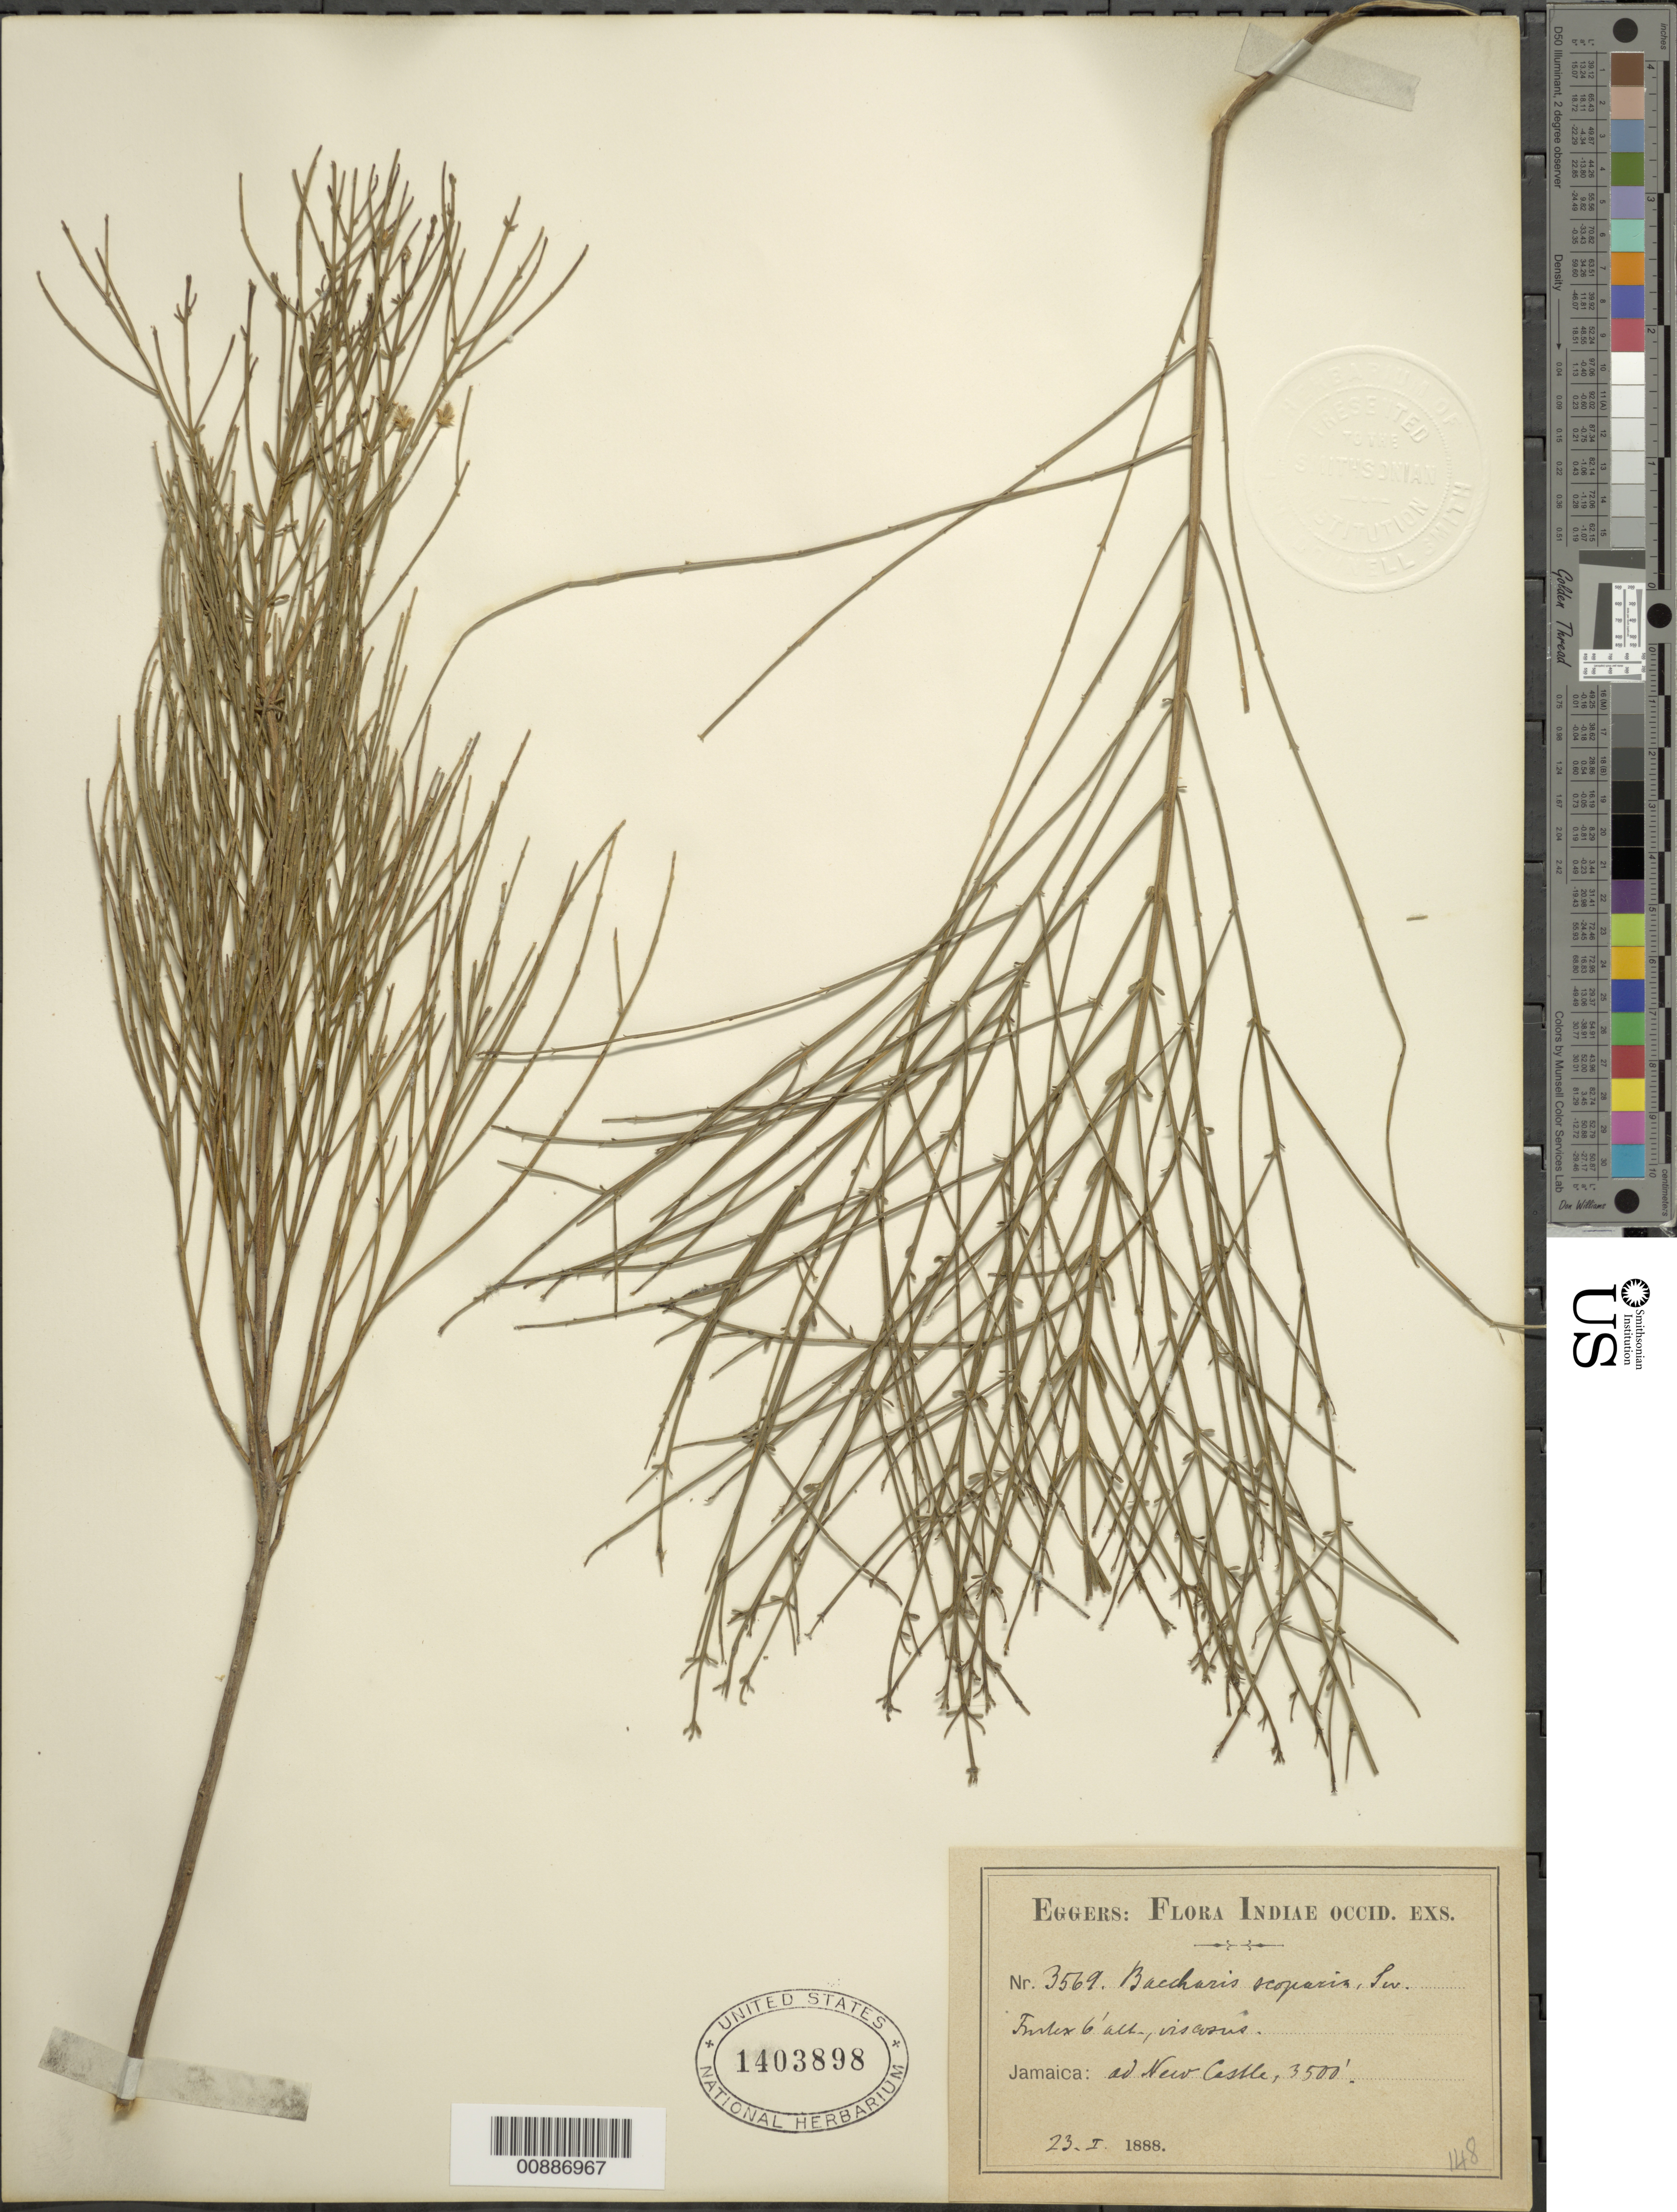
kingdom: Plantae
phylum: Tracheophyta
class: Magnoliopsida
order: Asterales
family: Asteraceae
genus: Baccharis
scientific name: Baccharis scoparia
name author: (L.) Sw.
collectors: H. F. A. von Eggers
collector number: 3569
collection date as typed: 23 Jan 1888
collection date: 1888-01-23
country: Jamaica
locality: Ad New Castle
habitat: In thickets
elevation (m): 1067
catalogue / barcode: US 1403898